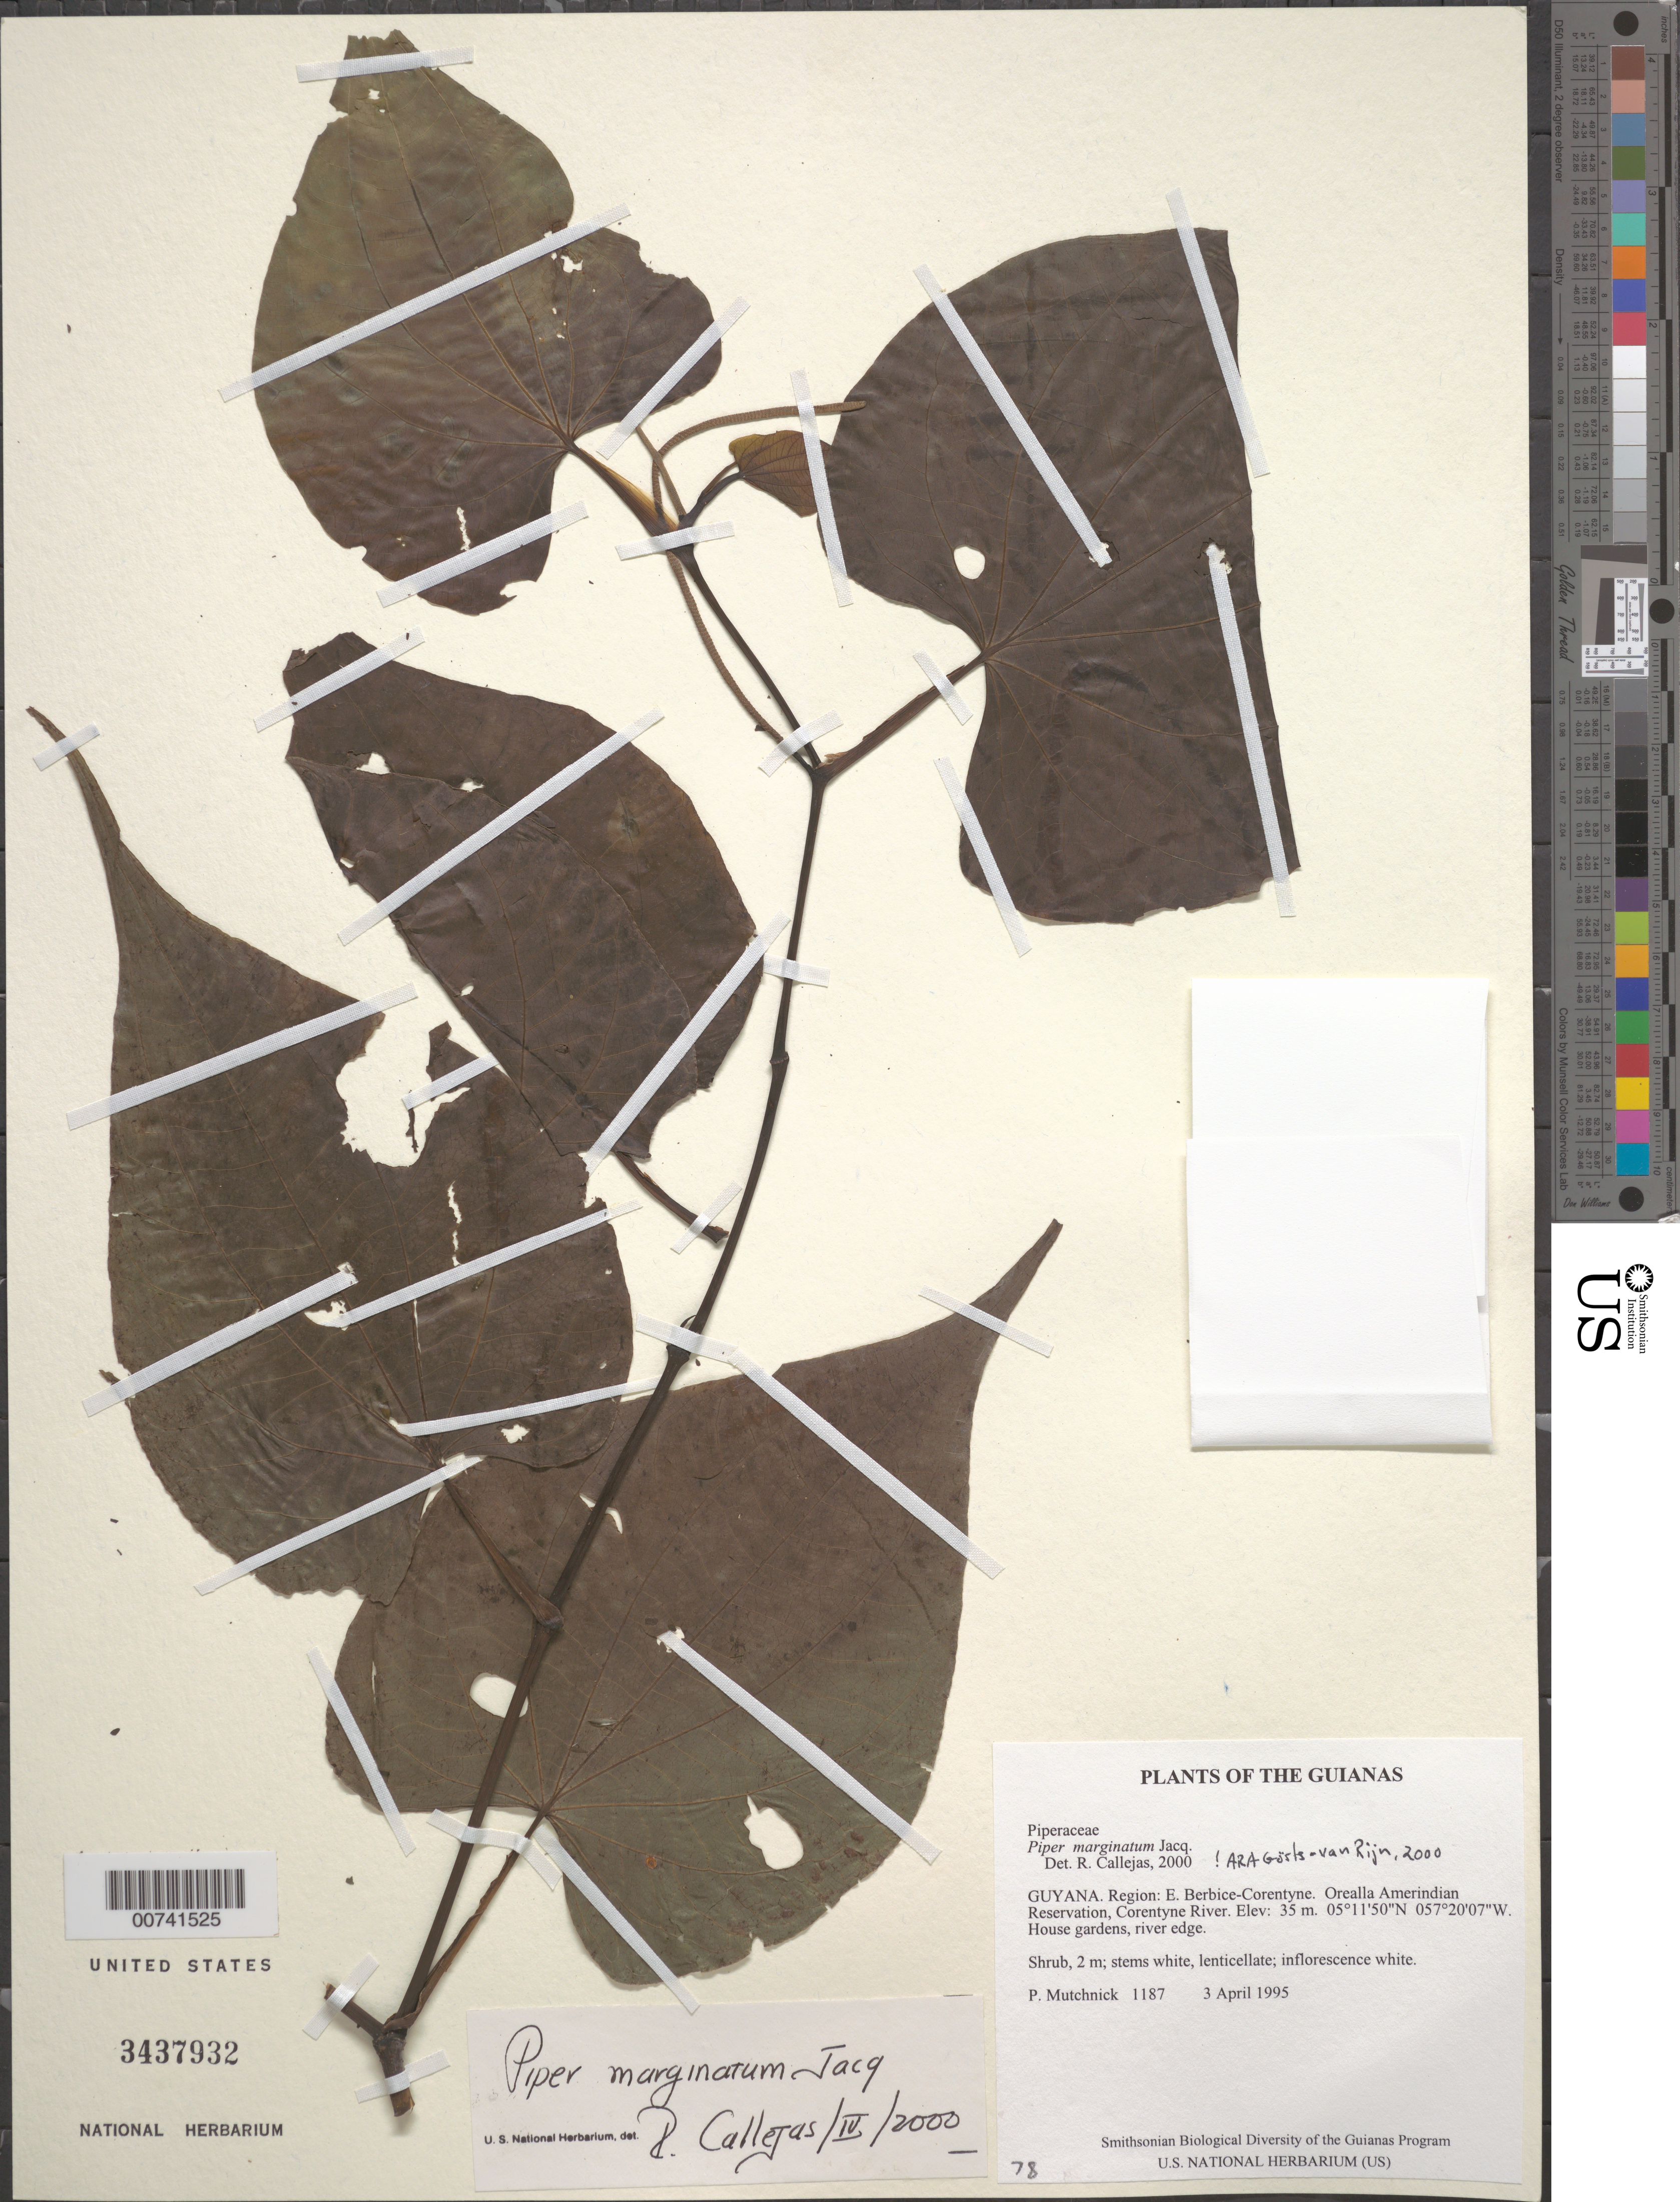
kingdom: Plantae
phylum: Tracheophyta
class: Magnoliopsida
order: Piperales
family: Piperaceae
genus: Piper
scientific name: Piper marginatum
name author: Jacq.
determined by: Görts-van Rijn, A. R. A.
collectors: P. Mutchnick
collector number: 1187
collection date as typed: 3 April 1995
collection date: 1995-04-03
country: Guyana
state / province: E. Berbice-Corentyne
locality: Orealla Amerindian Reservation, Corentyne River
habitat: House gardens, river edge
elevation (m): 35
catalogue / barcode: US 3437932